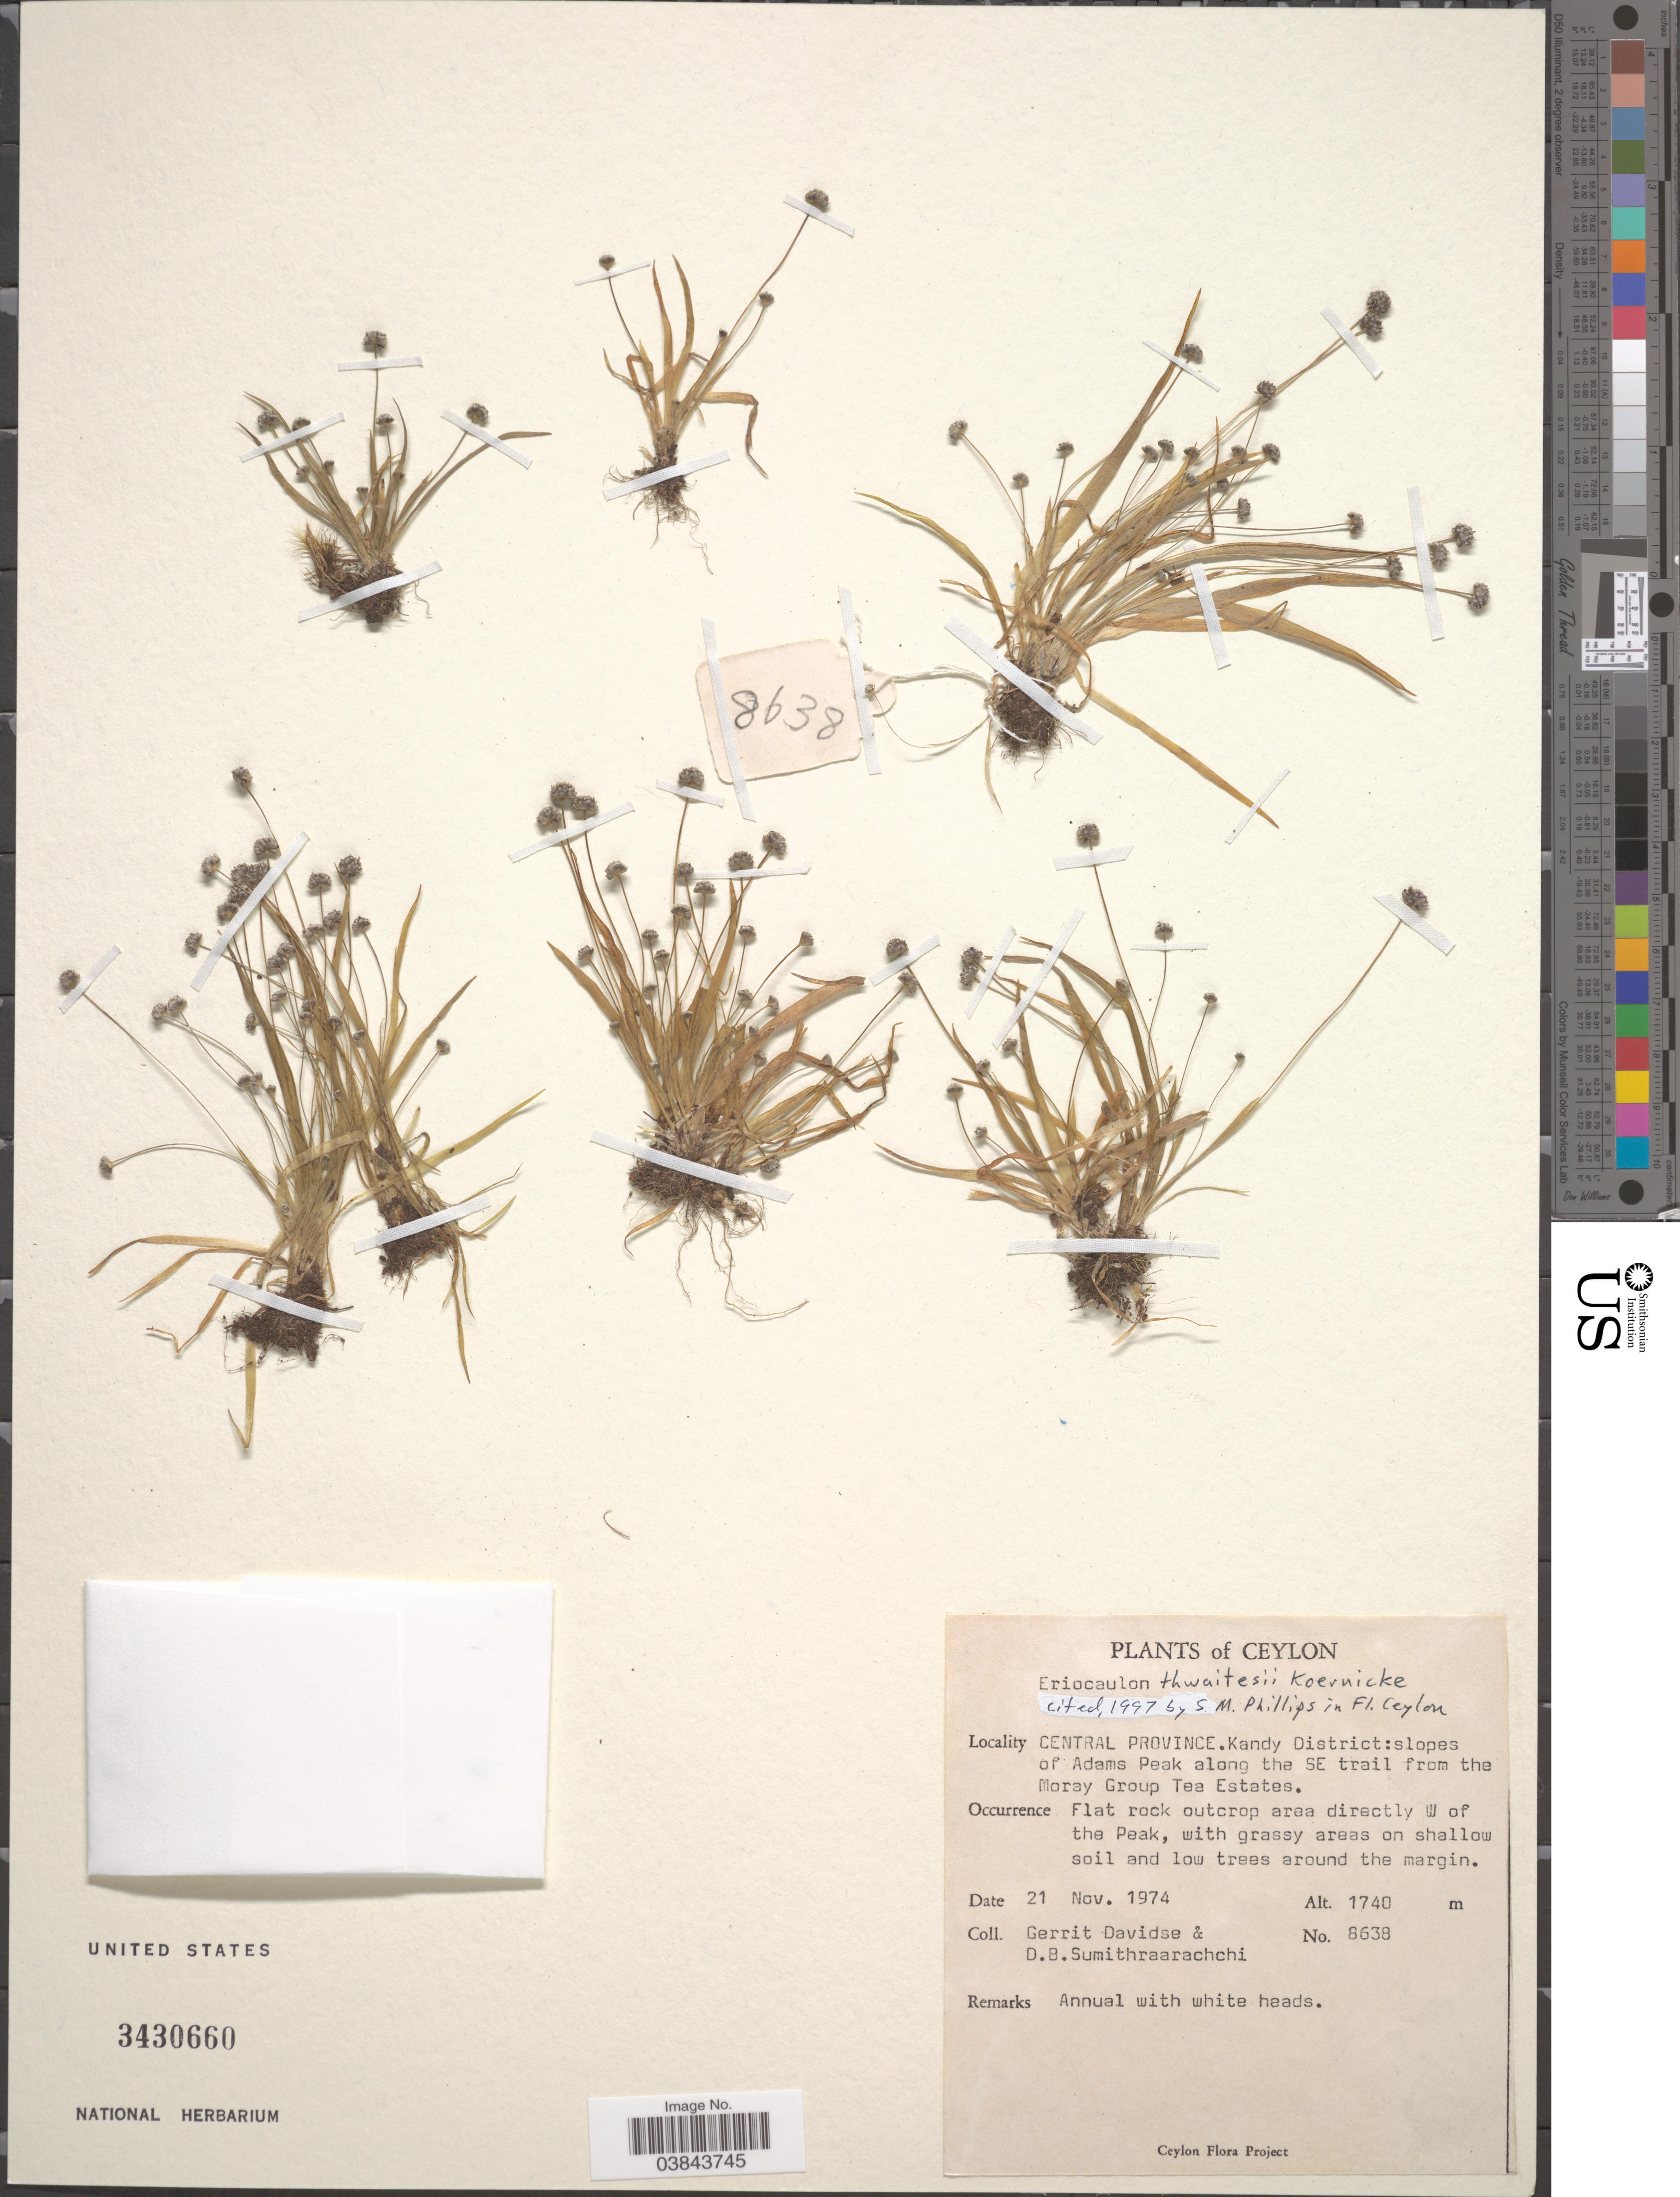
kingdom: Plantae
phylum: Tracheophyta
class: Liliopsida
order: Poales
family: Eriocaulaceae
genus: Eriocaulon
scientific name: Eriocaulon thwaitesii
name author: Körn.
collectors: G. Davidse & D. B. Sumithraarachchi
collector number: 8638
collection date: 1974-11-21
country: Sri Lanka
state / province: Central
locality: Ceylon. Central Province. Kandy District: slopes of Adams Peak along the SE trail from the Moray Group Tea Estates. Flat rock outcrop area directly W of the Peak, with grassy areas on shallow soil and low trees around the margin.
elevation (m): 1740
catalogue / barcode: US 3430660